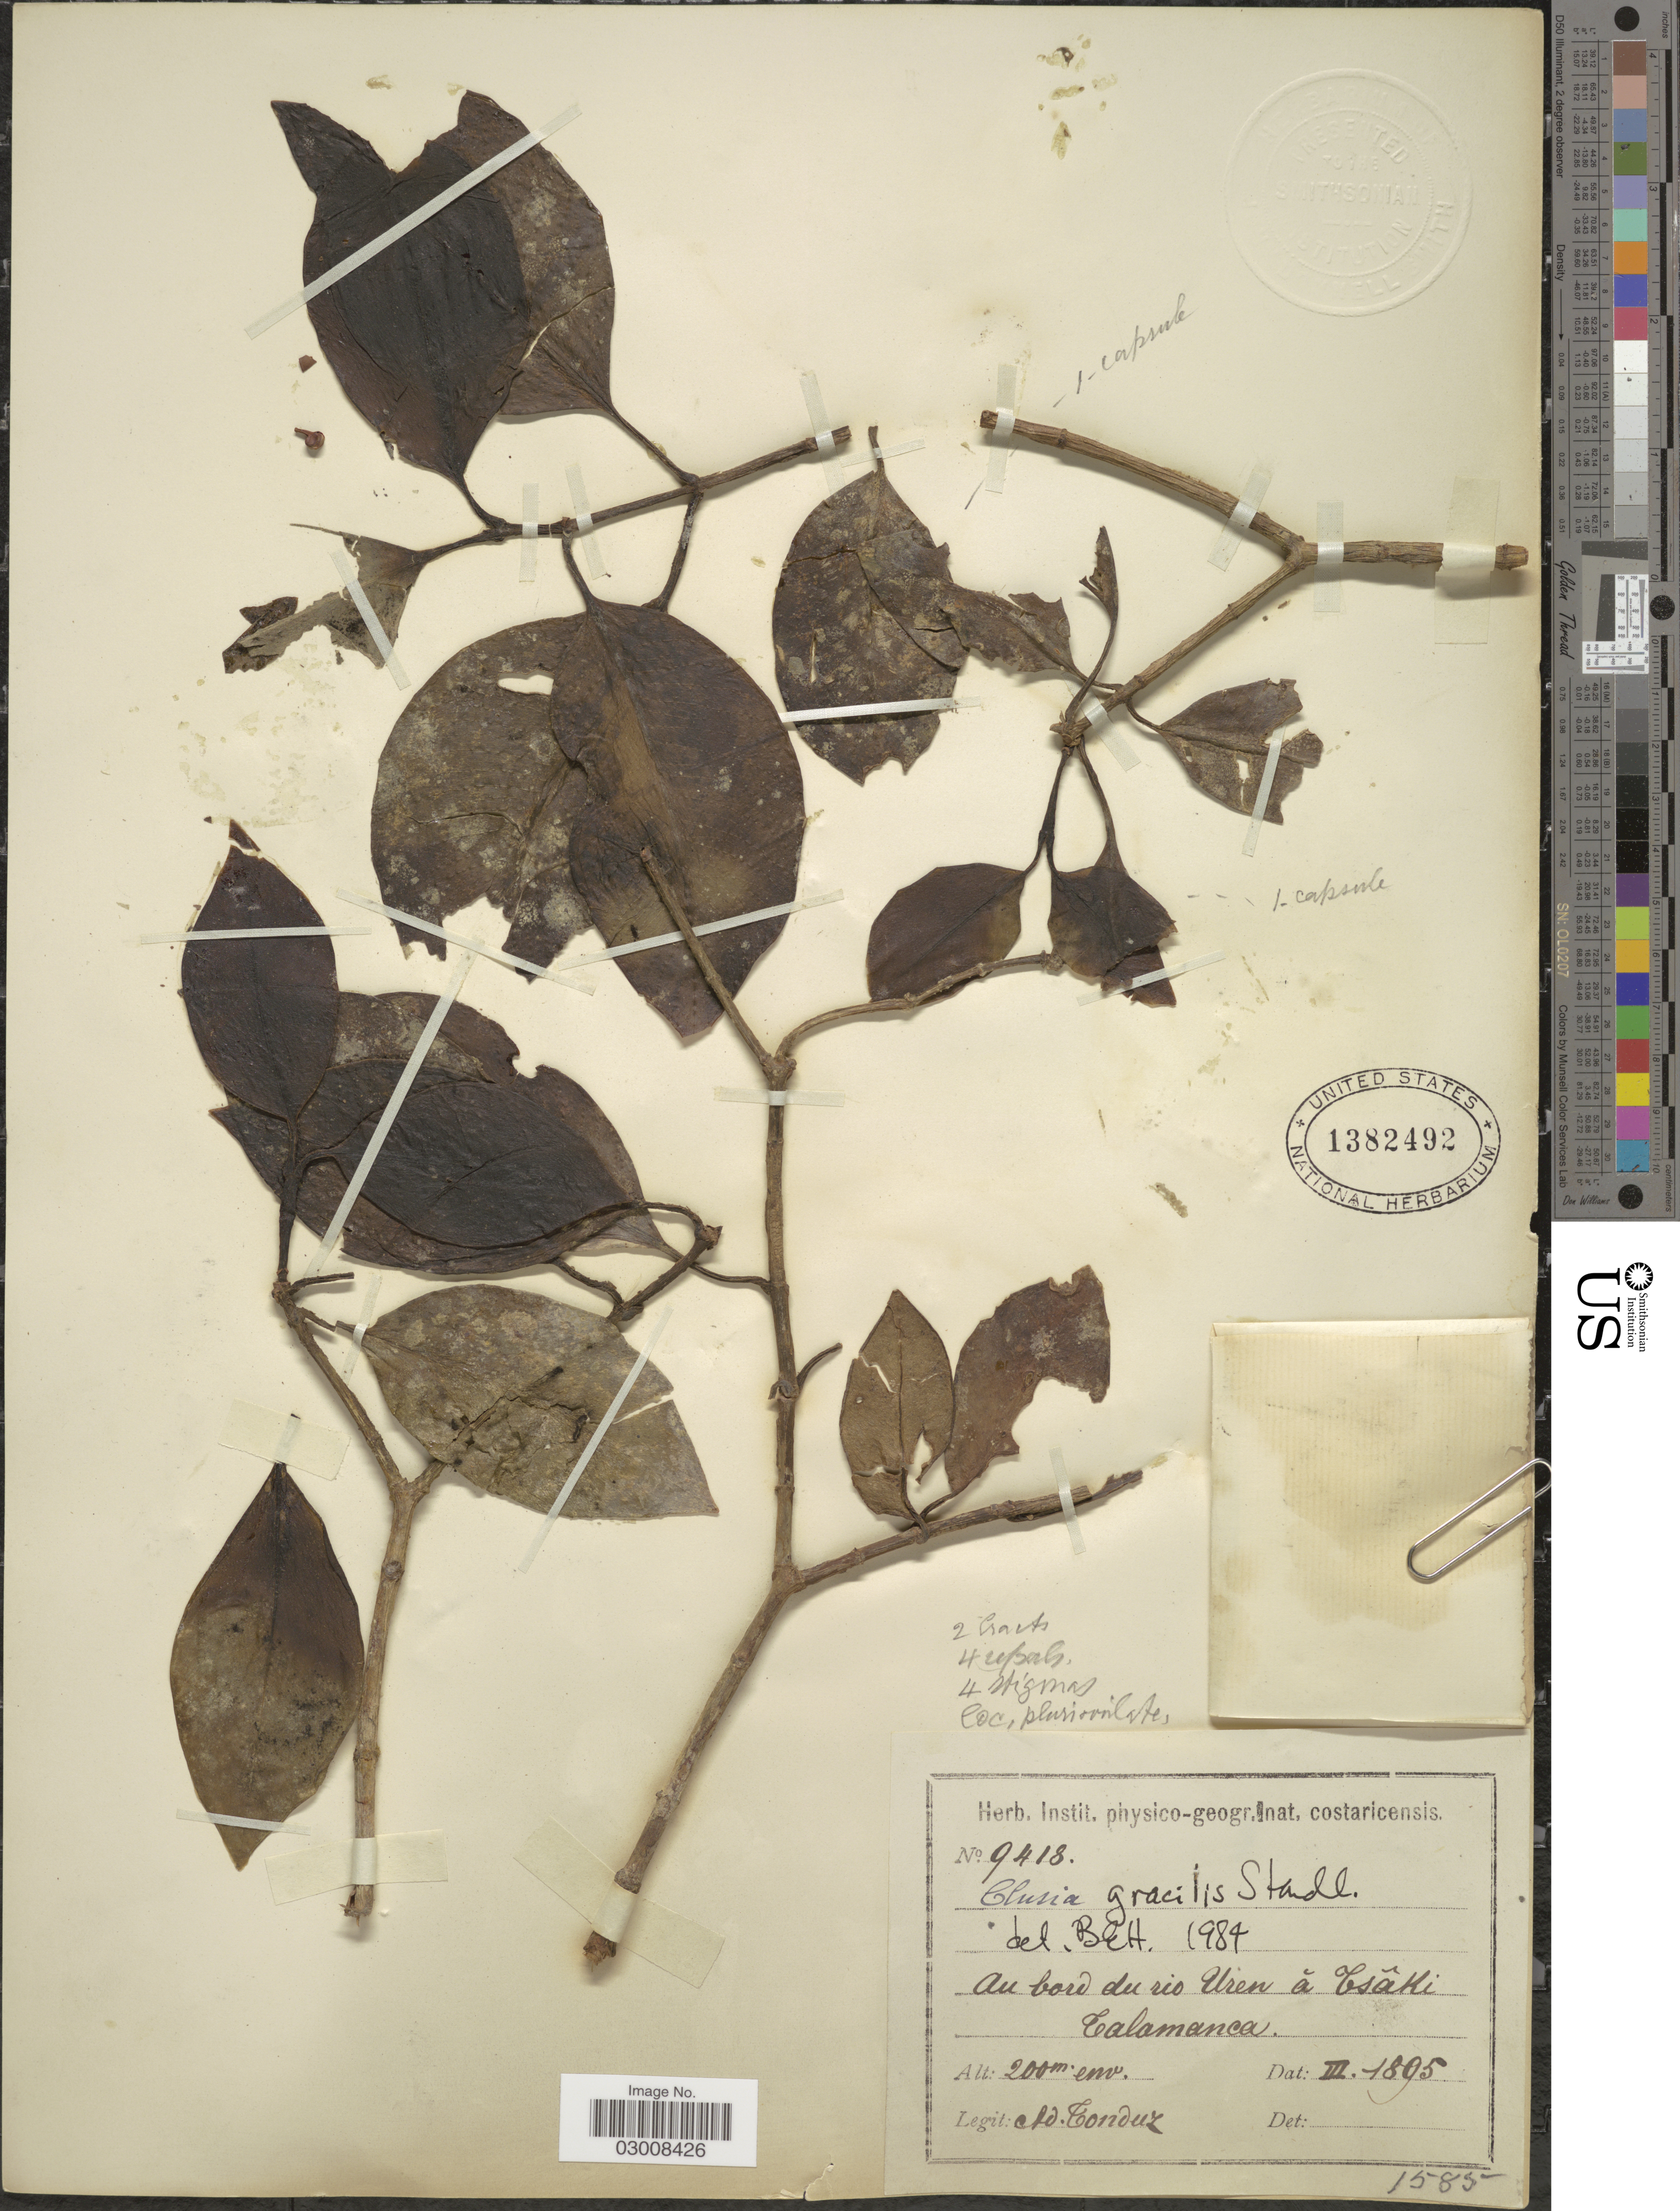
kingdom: Plantae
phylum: Tracheophyta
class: Magnoliopsida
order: Malpighiales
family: Clusiaceae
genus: Clusia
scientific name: Clusia gracilis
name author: Standl.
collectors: A. Tonduz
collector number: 9418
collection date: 1895-03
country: Costa Rica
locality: Au bord du rio Uren á Tsâki, Talamanca.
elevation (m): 200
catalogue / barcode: US 1382492